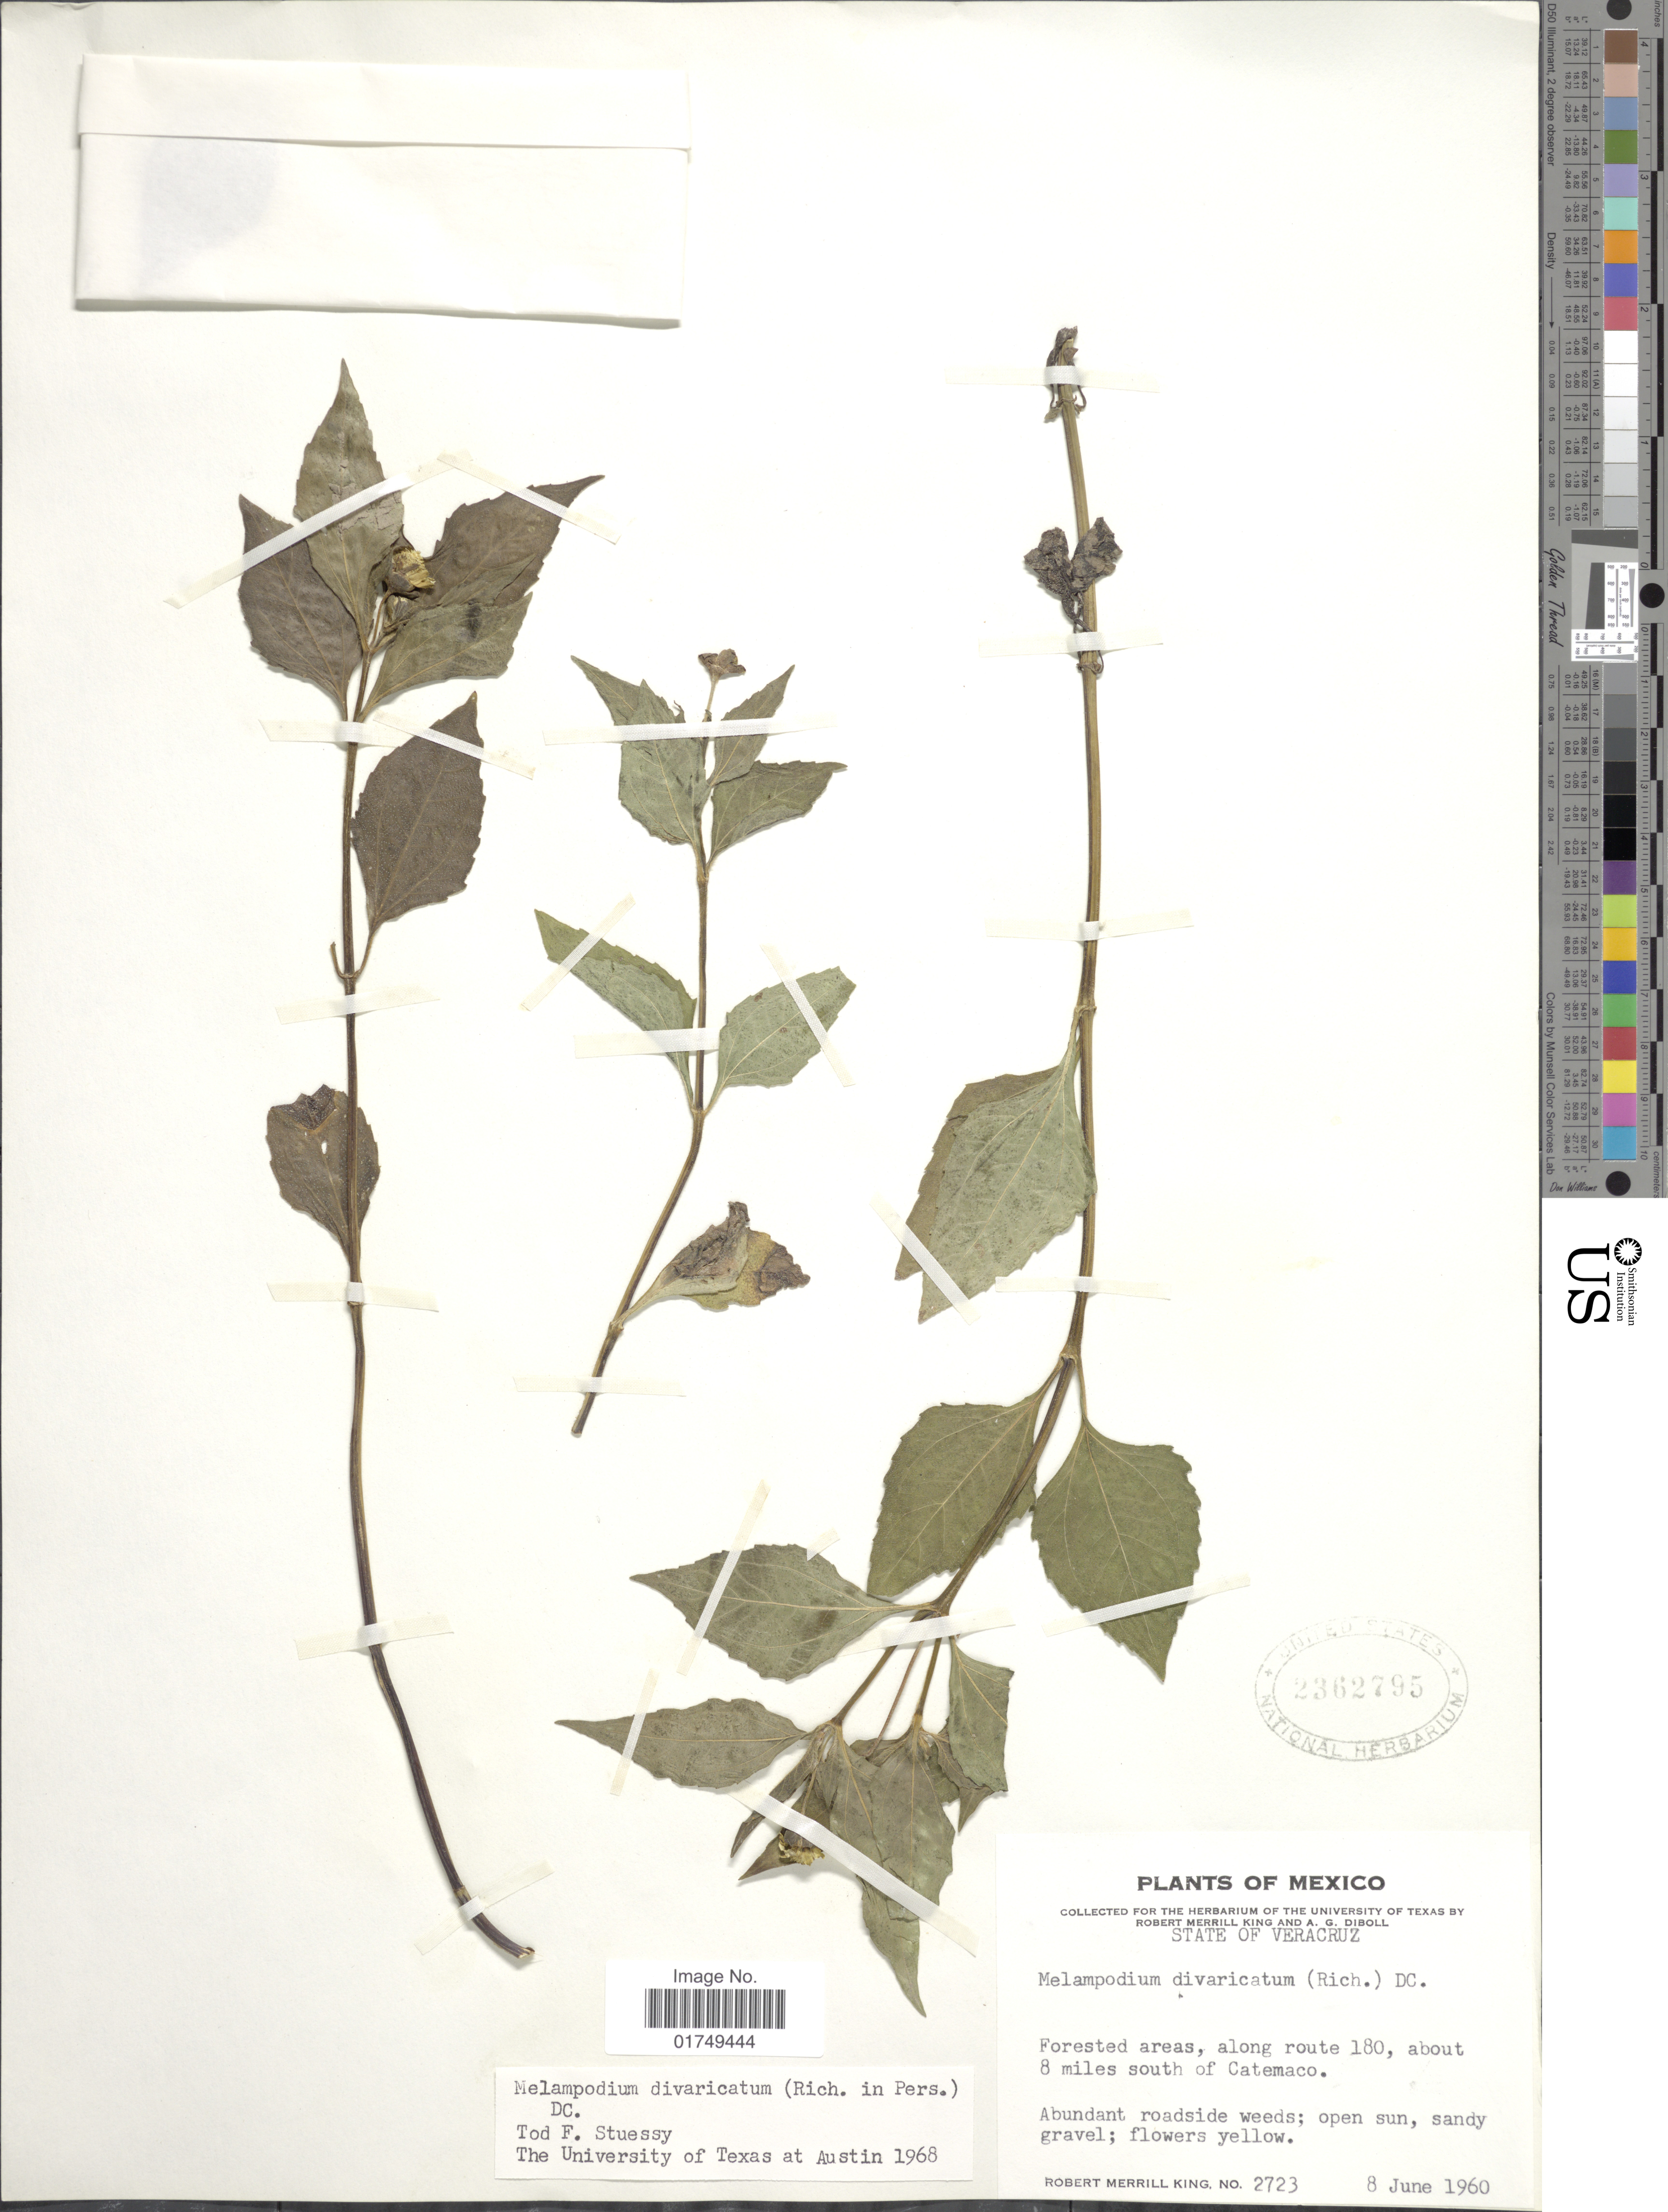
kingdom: Plantae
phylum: Tracheophyta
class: Magnoliopsida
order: Asterales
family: Asteraceae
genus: Melampodium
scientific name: Melampodium divaricatum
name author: (Rich.) DC.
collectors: R. M. King & A. Diboll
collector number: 2723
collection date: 1960-06-08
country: Mexico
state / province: Veracruz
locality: State of Veracruz, along route 180, about 8 miles south of Catemaco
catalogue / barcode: US 2362795